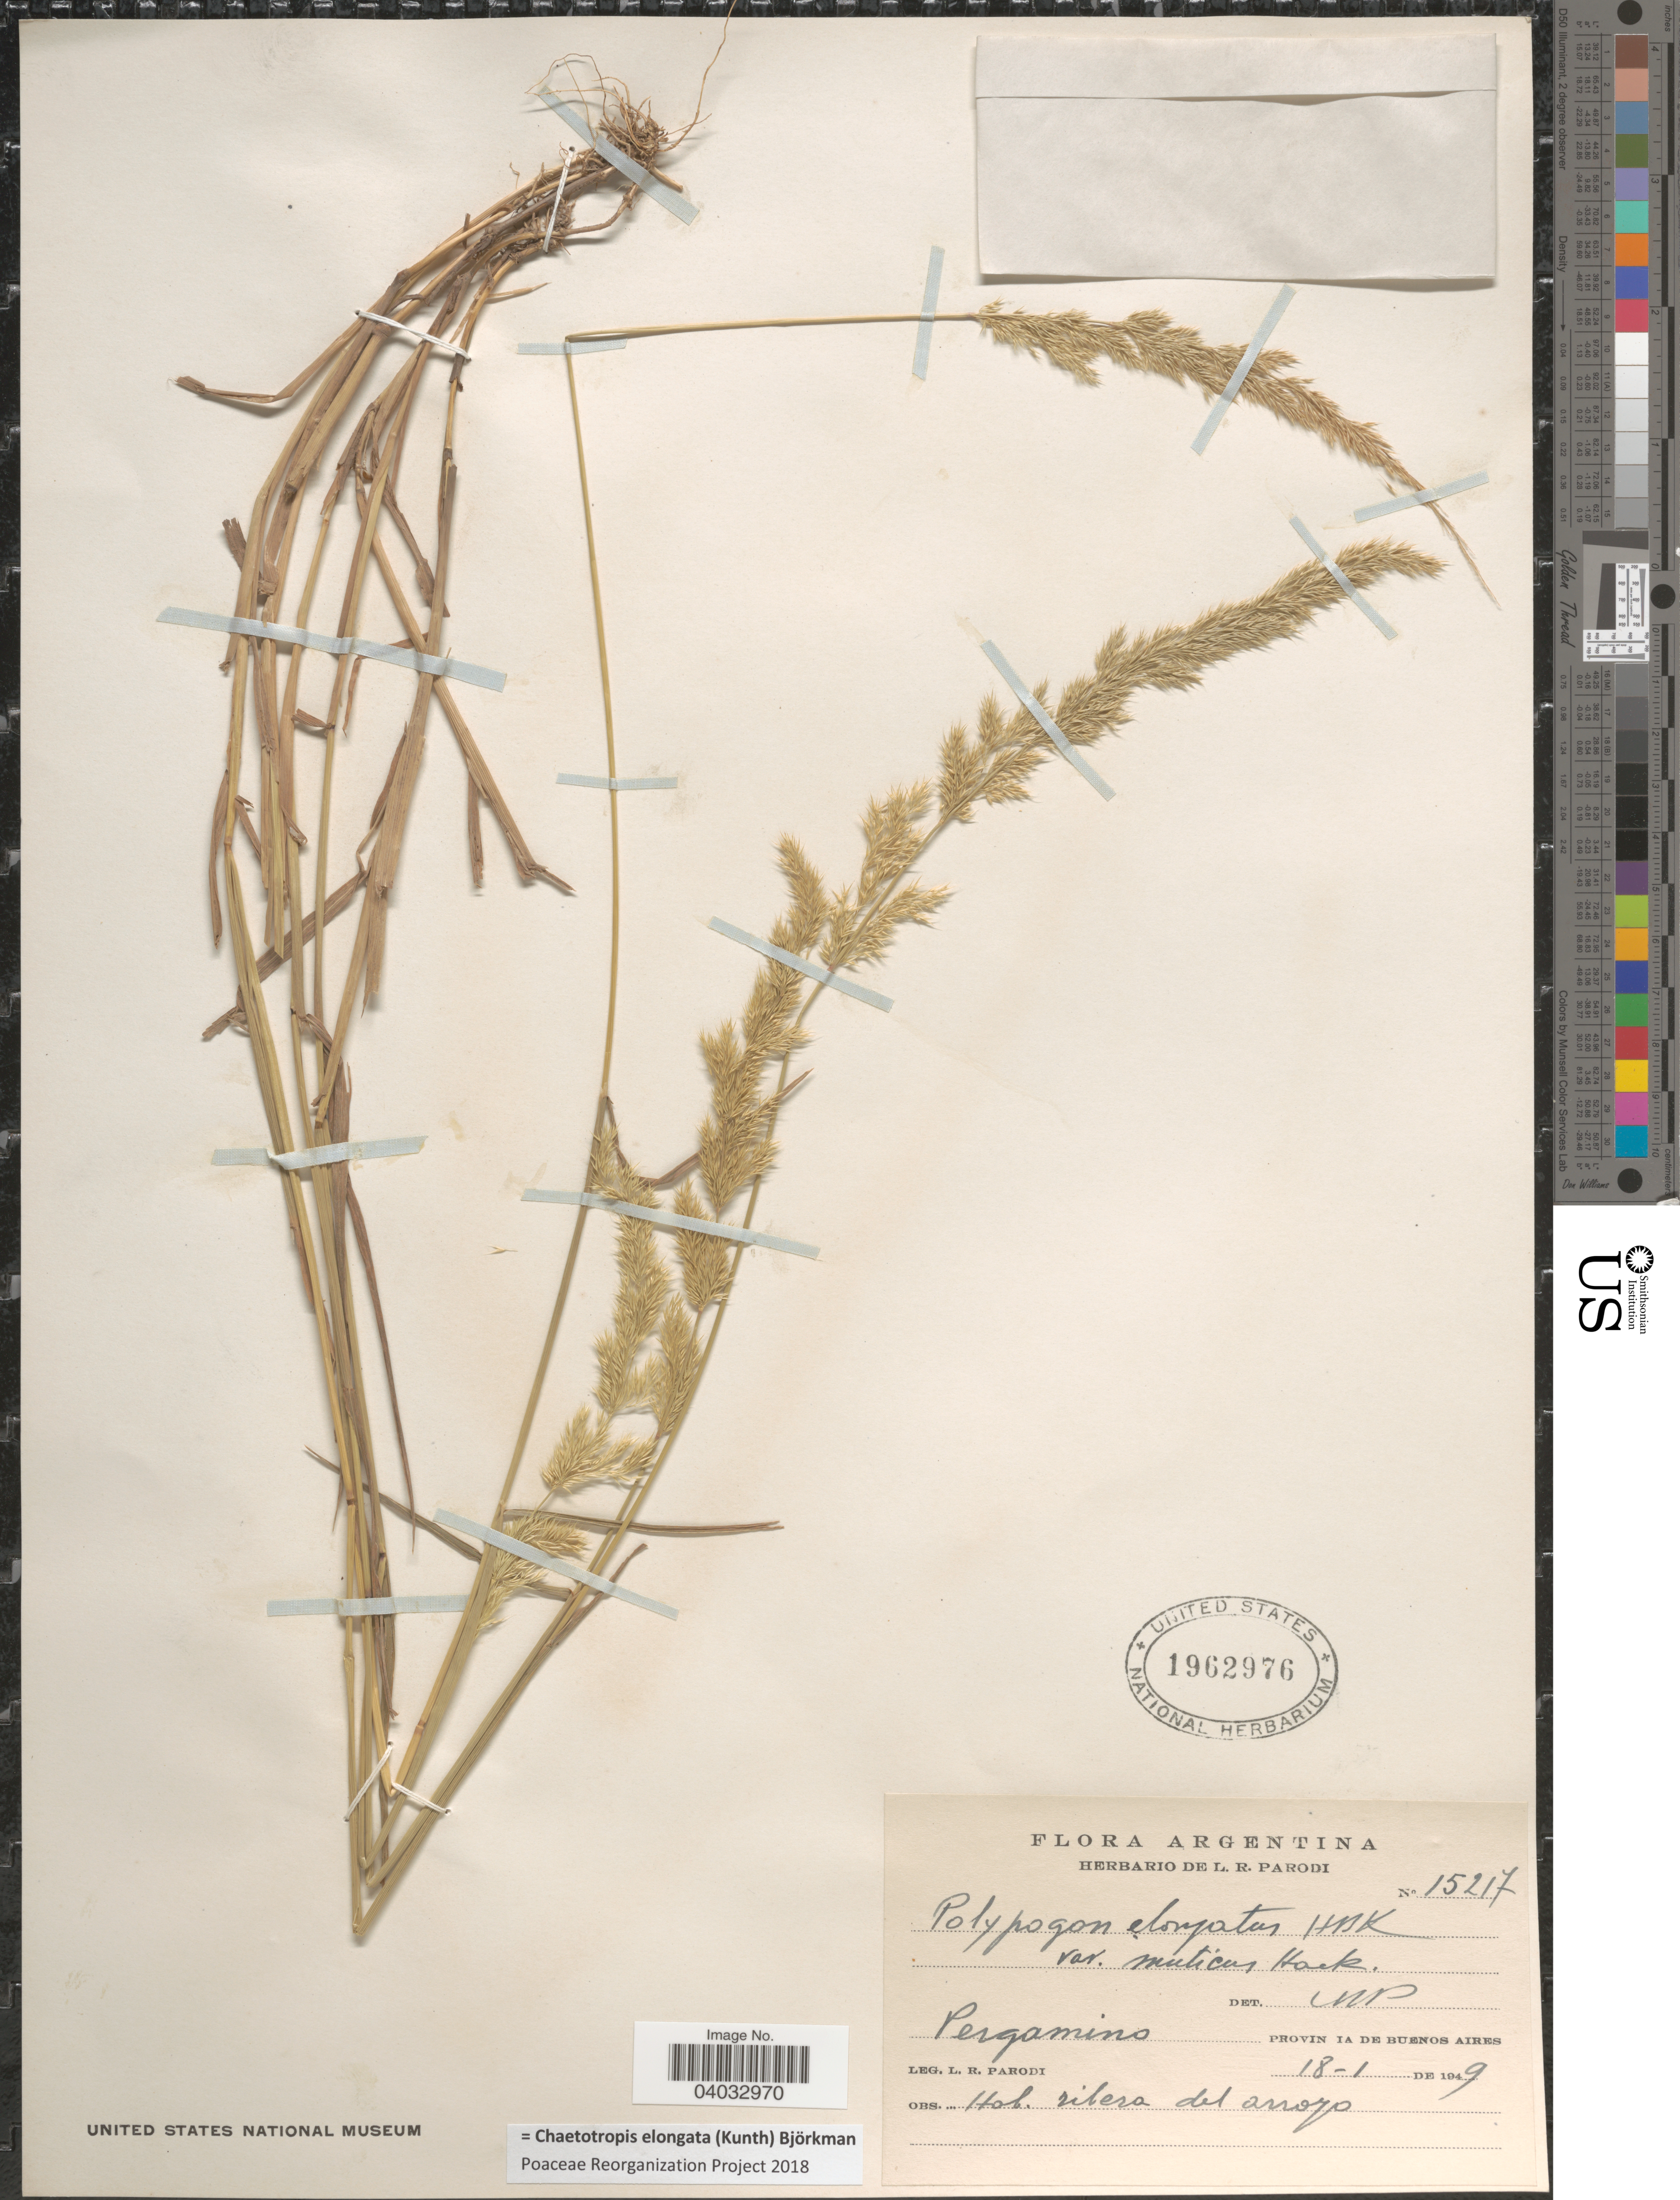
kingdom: Plantae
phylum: Tracheophyta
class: Liliopsida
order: Poales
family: Poaceae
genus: Chaetotropis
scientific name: Chaetotropis elongata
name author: (Kunth) Björkman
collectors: L. R. Parodi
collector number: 15217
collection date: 1949-01-18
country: Argentina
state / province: Buenos Aires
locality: Pergamino.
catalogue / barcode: US 1962976